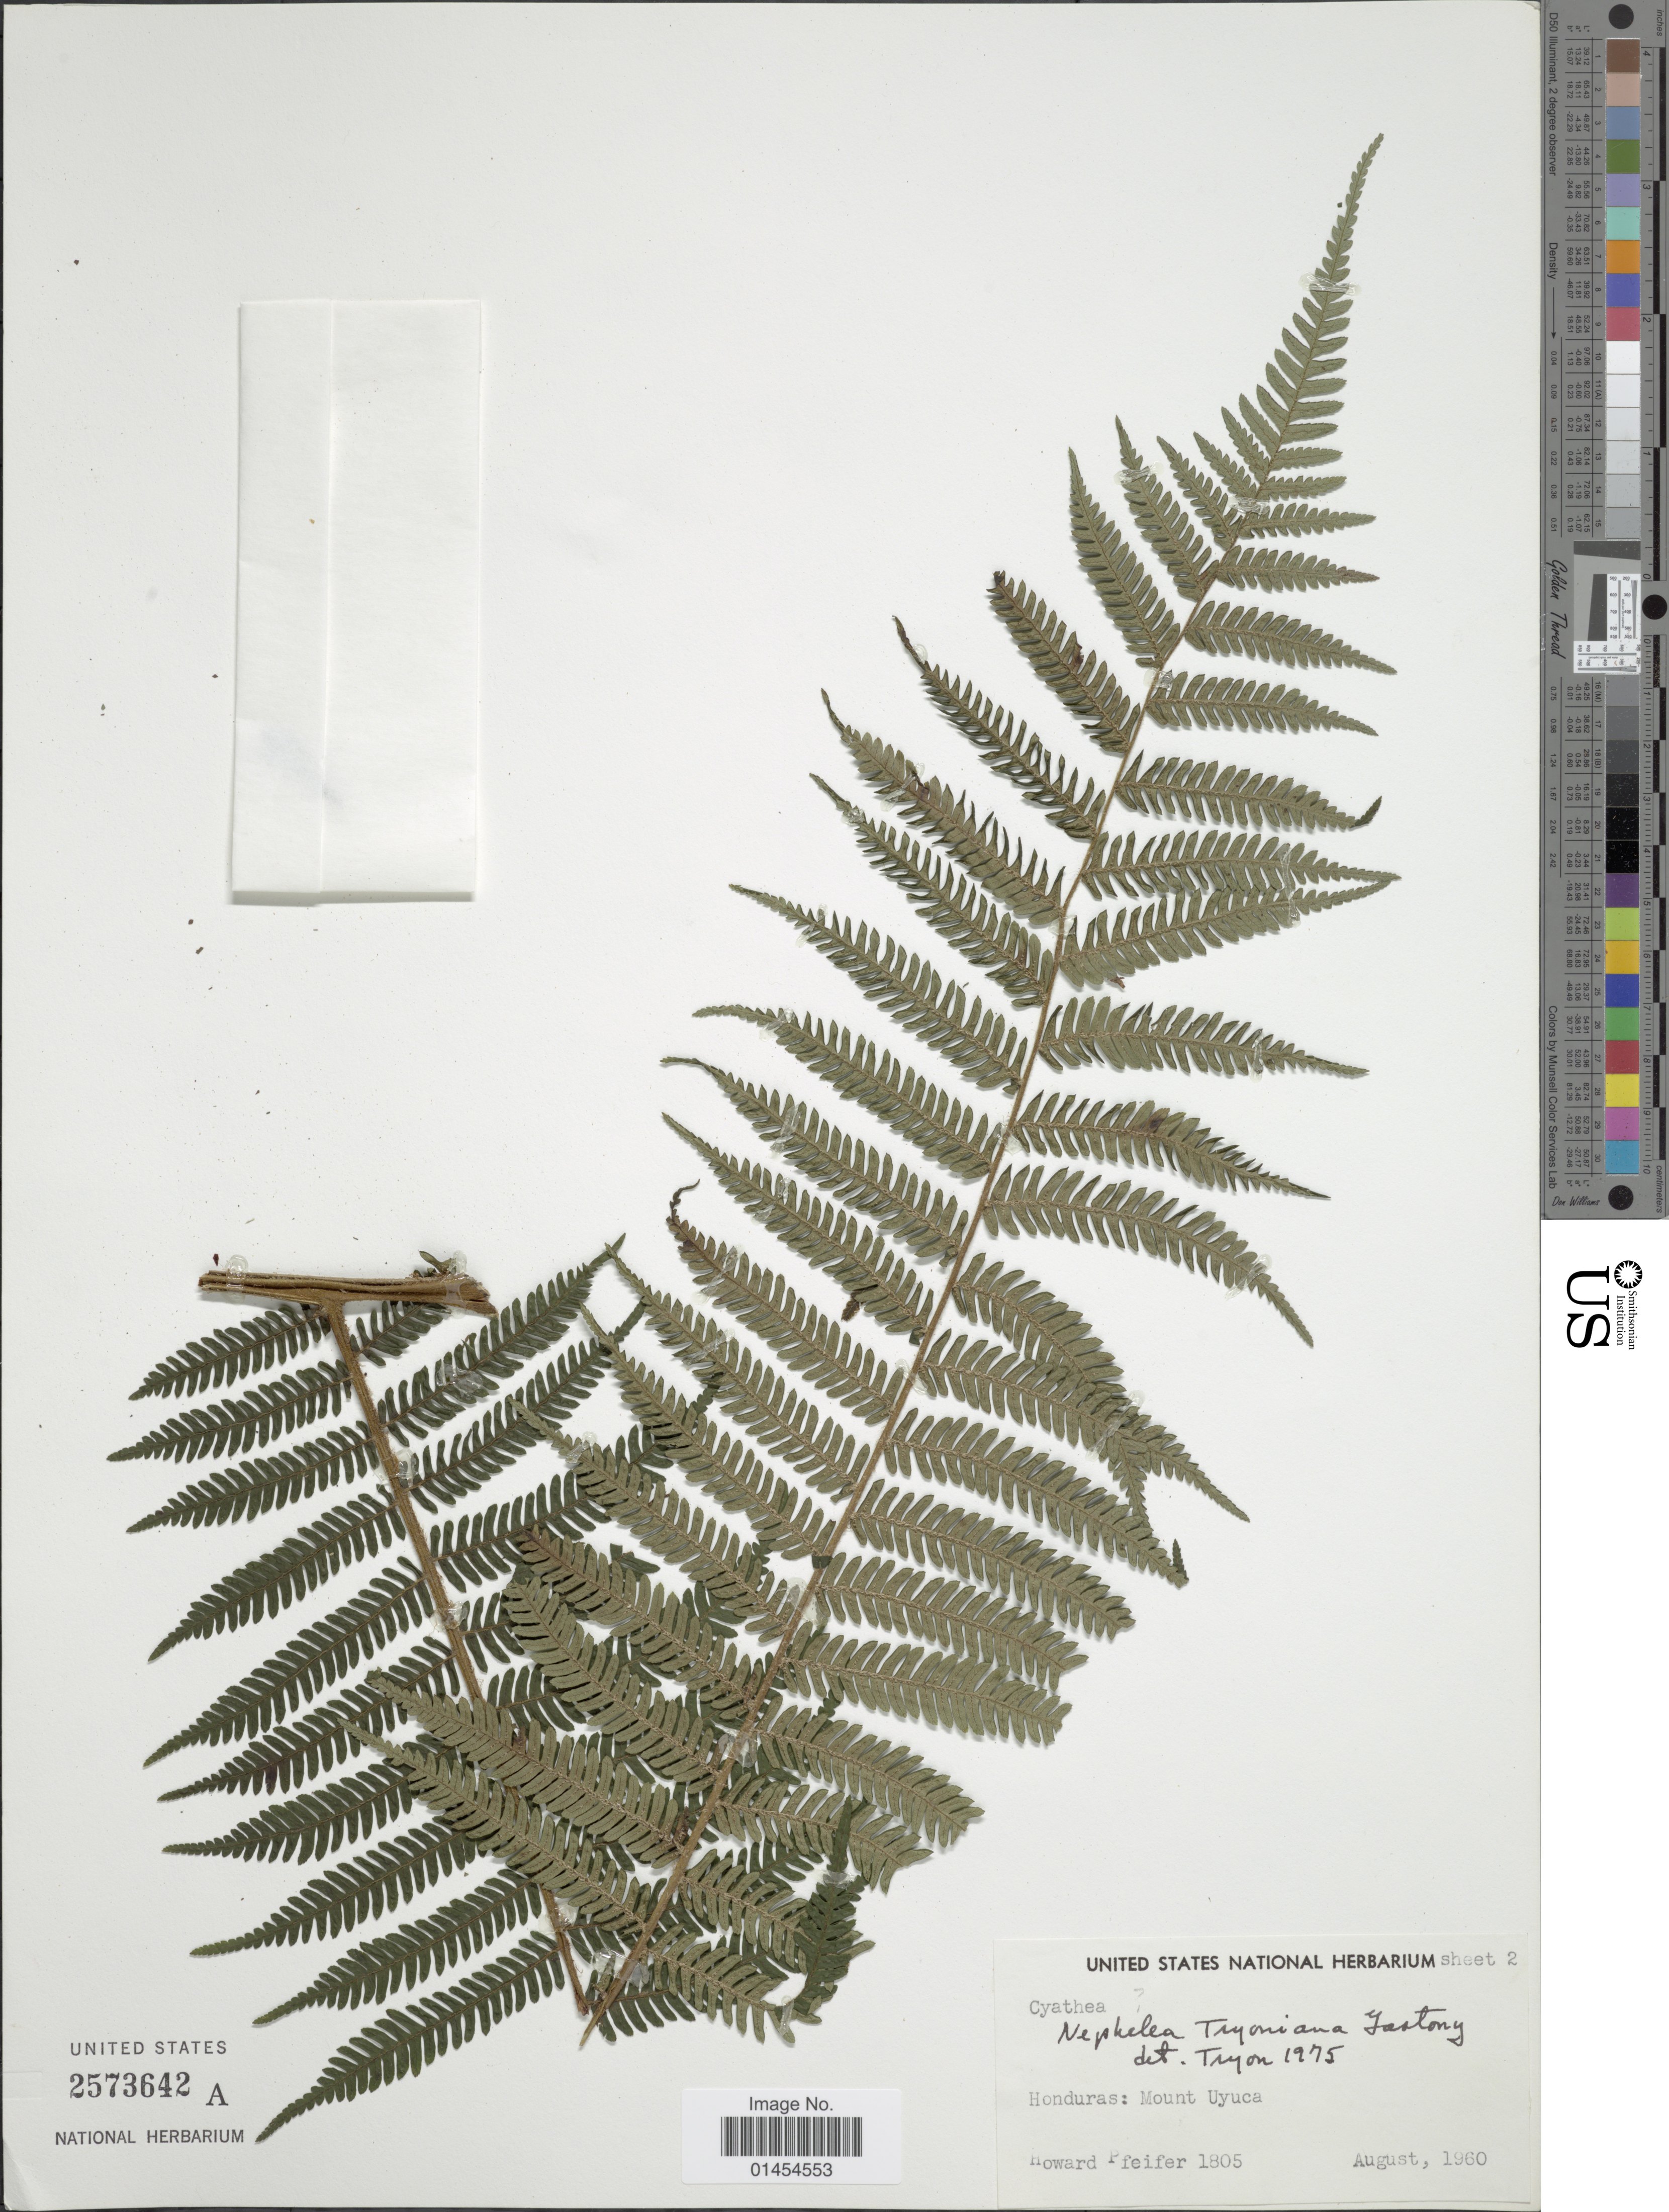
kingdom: Plantae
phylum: Tracheophyta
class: Polypodiopsida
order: Cyatheales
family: Cyatheaceae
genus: Alsophila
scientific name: Alsophila tryoniana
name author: (Gastony) D.S. Conant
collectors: H. Pfeifer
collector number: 1805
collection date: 1960-08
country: Honduras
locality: Mount Uyuca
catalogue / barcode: US 2573642A